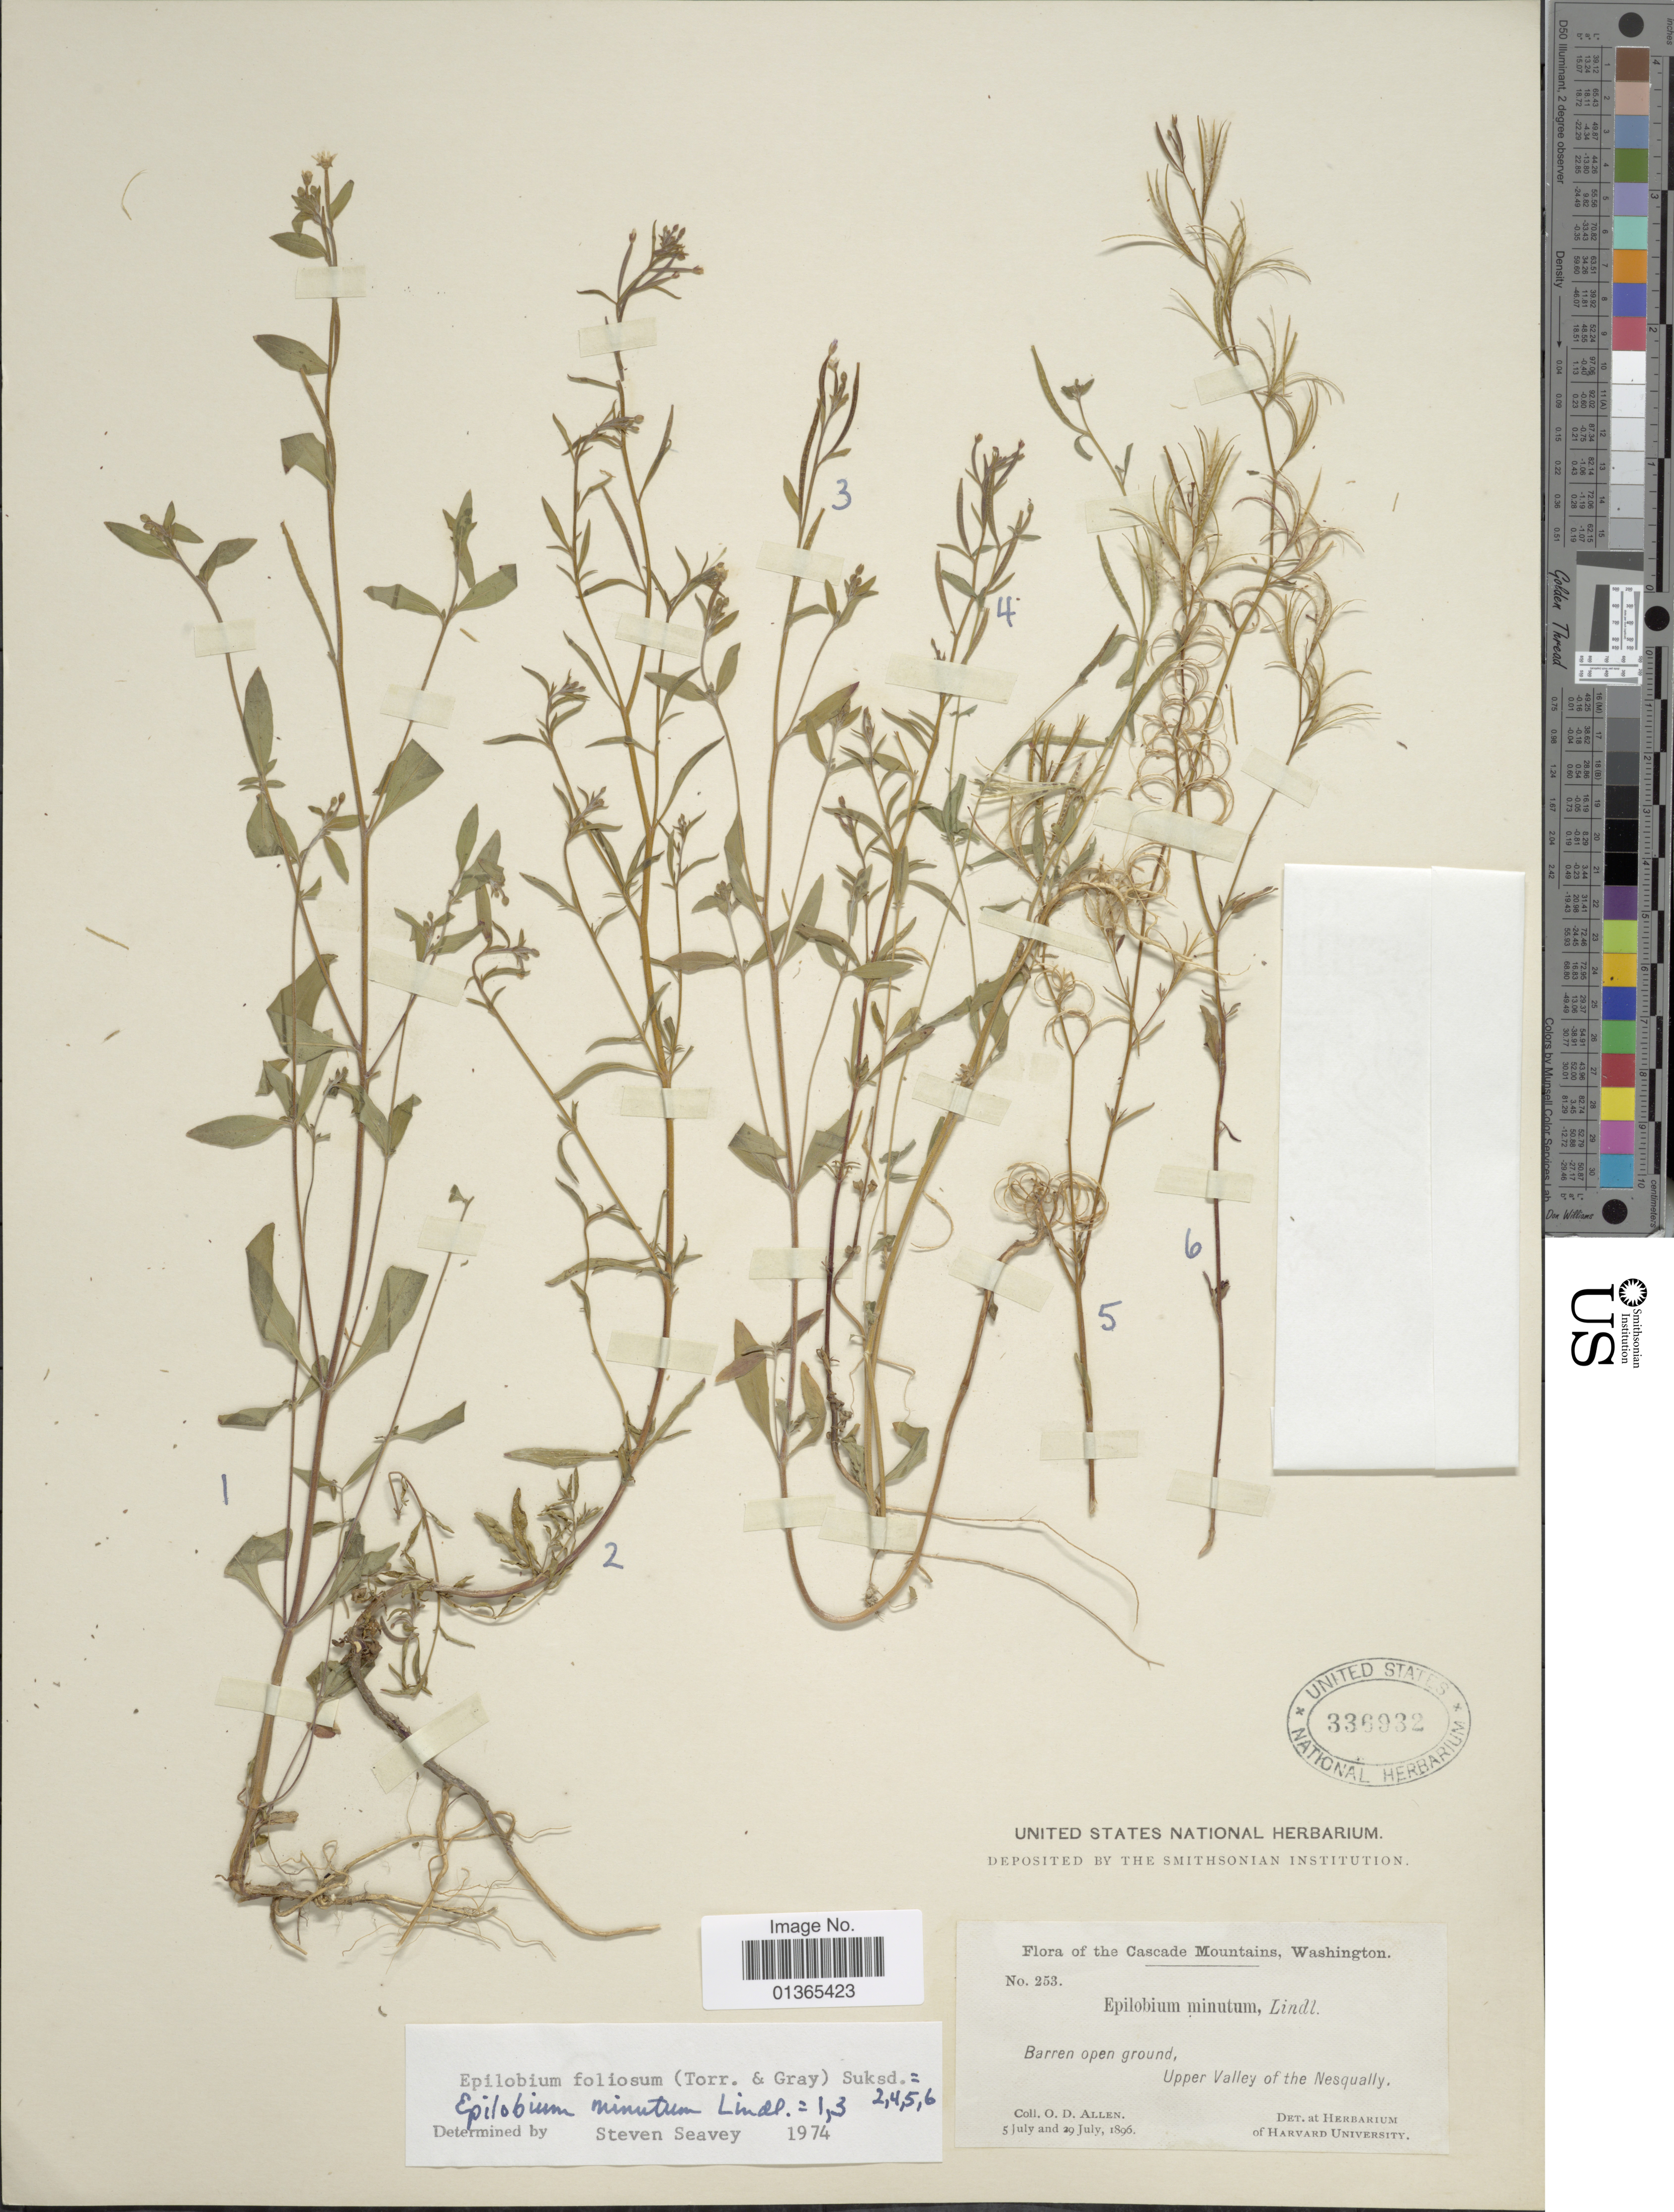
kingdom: Plantae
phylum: Tracheophyta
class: Magnoliopsida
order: Myrtales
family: Onagraceae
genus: Epilobium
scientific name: Epilobium minutum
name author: Lindl. ex Lehm.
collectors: O. D. Allen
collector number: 253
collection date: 1896-07-05/1896-07-29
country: United States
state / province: Washington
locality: Cascade Mountains. Barren open ground, Upper Valley of the Nesqually.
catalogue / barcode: US 336932